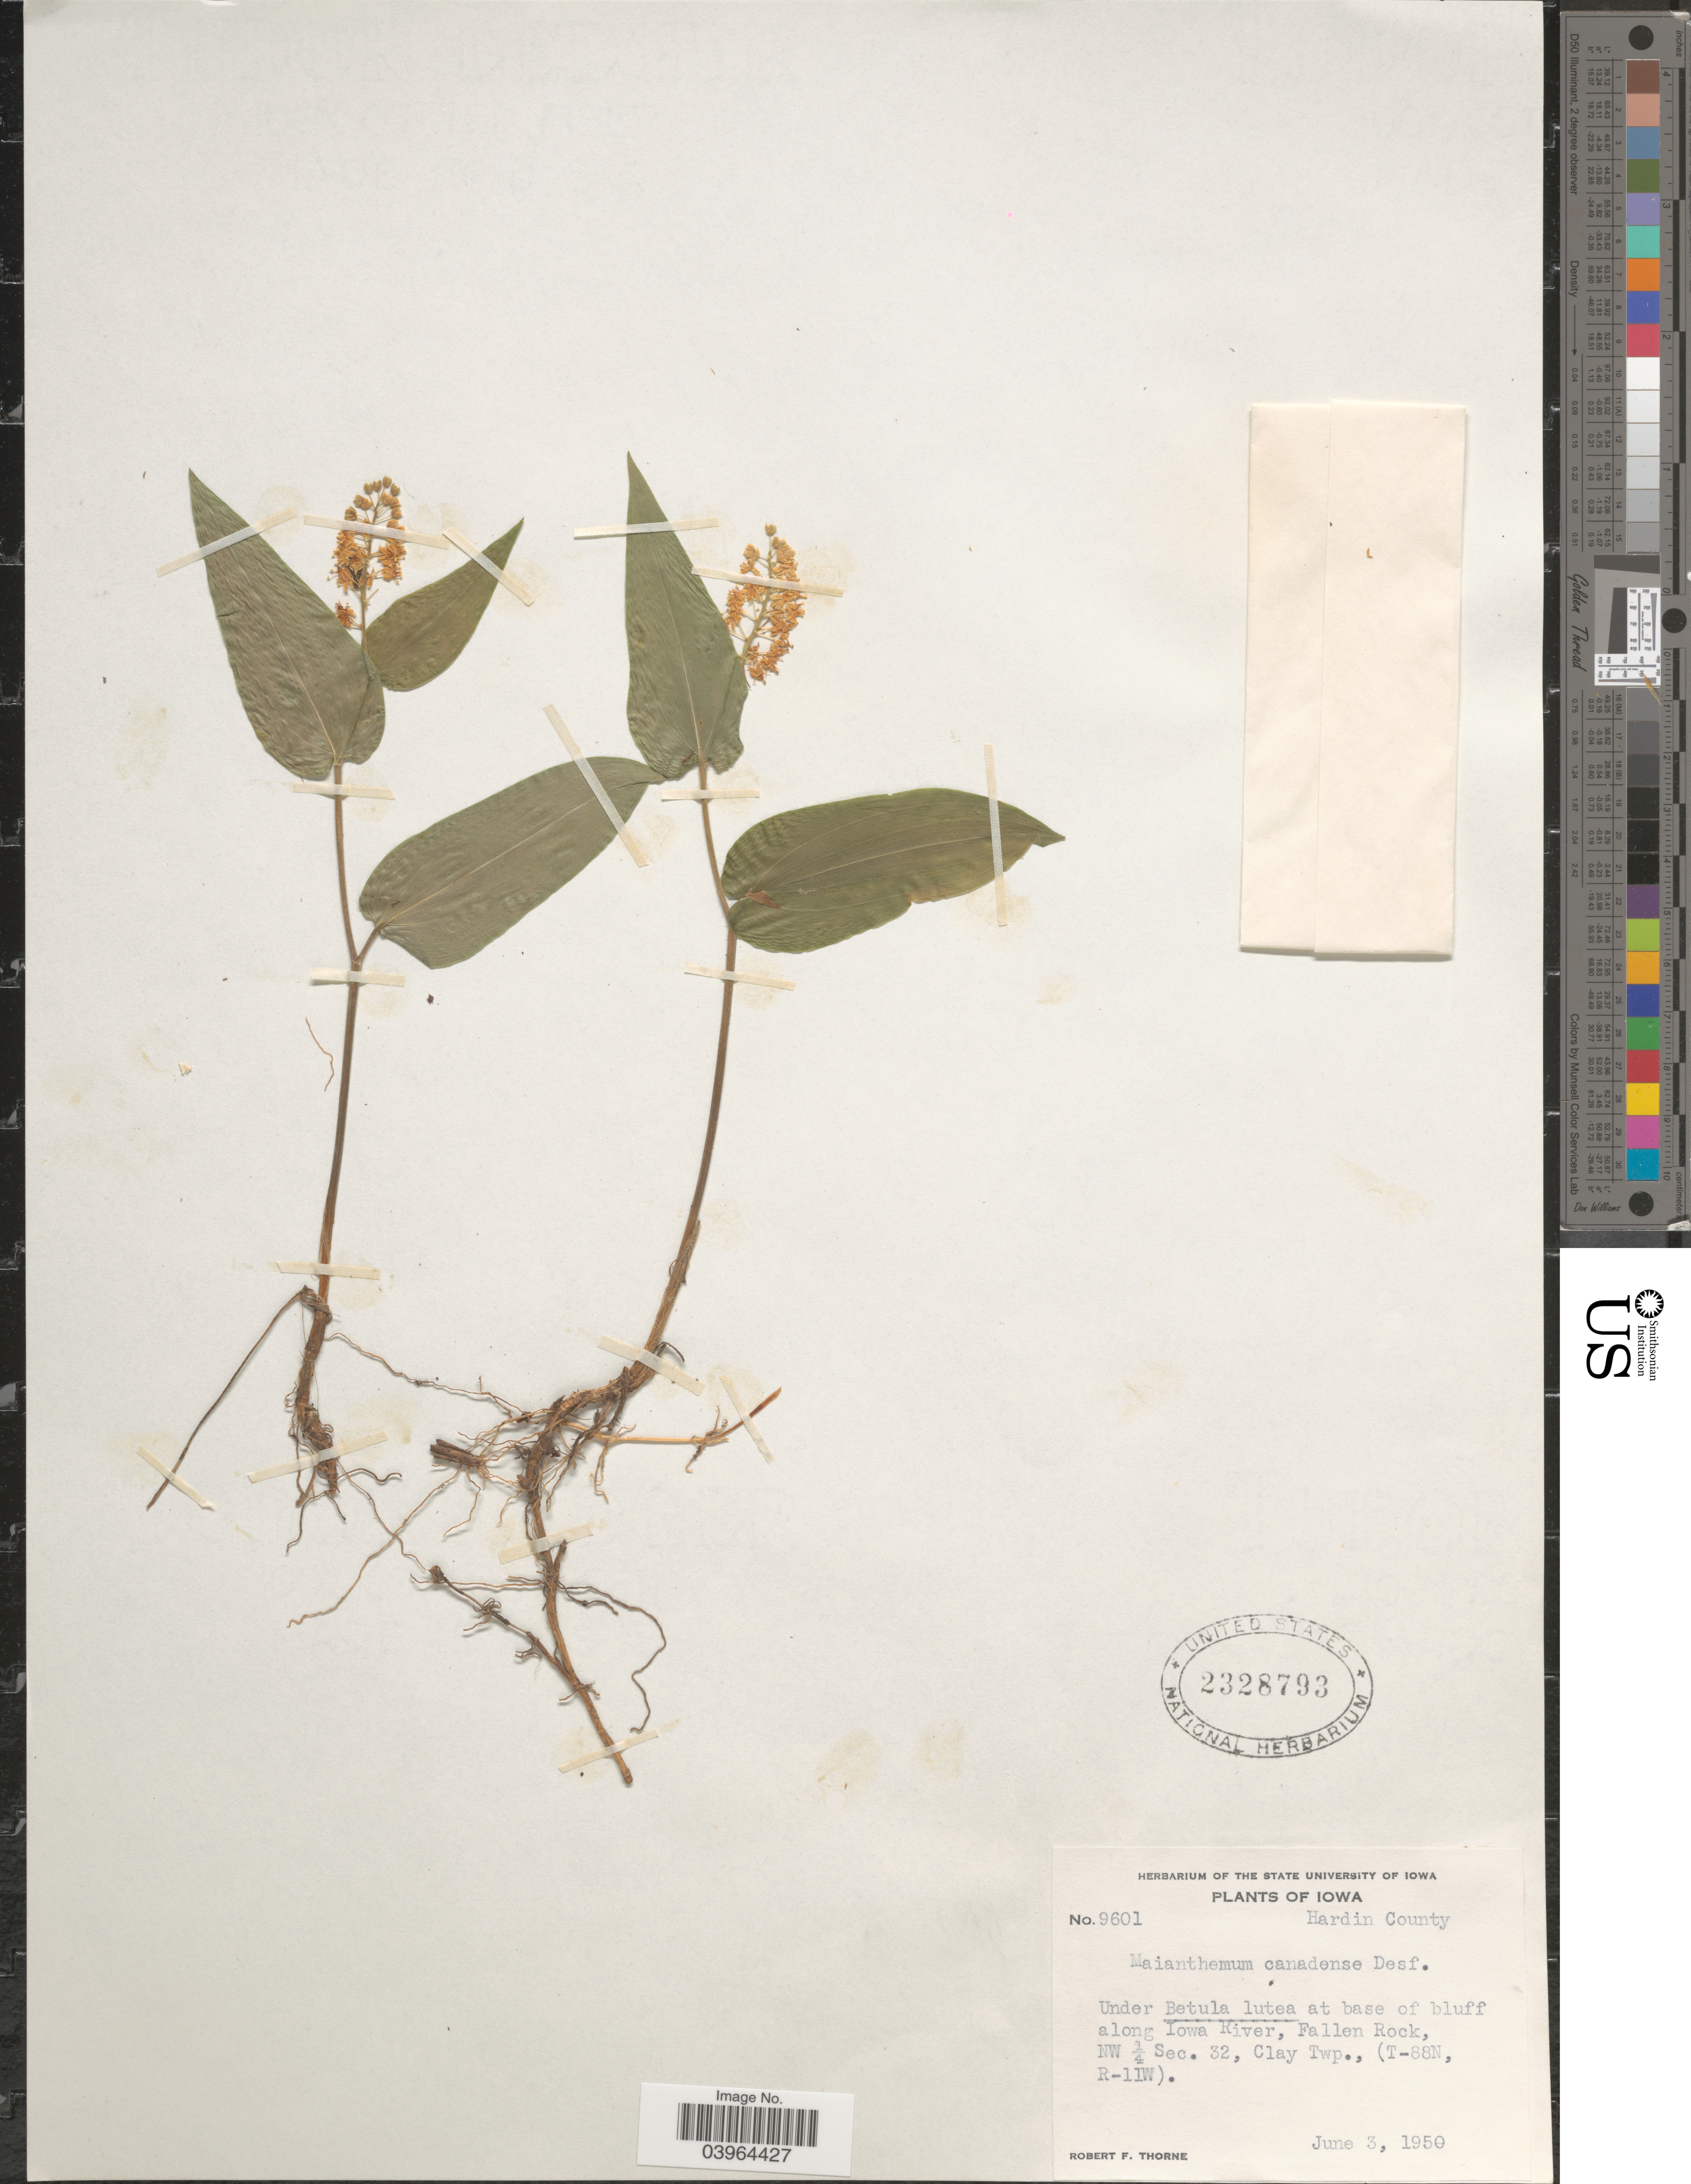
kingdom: Plantae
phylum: Tracheophyta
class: Liliopsida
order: Asparagales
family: Asparagaceae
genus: Maianthemum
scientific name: Maianthemum canadense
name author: Desf.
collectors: R. F. Thorne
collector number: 9601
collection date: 1950-06-03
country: United States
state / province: Iowa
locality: Hardin County. Along Iowa River, Fallen Rock, NW ¼ Sec. 32, Clay Twp., (T-88N, R-11W).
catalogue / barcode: US 2328793